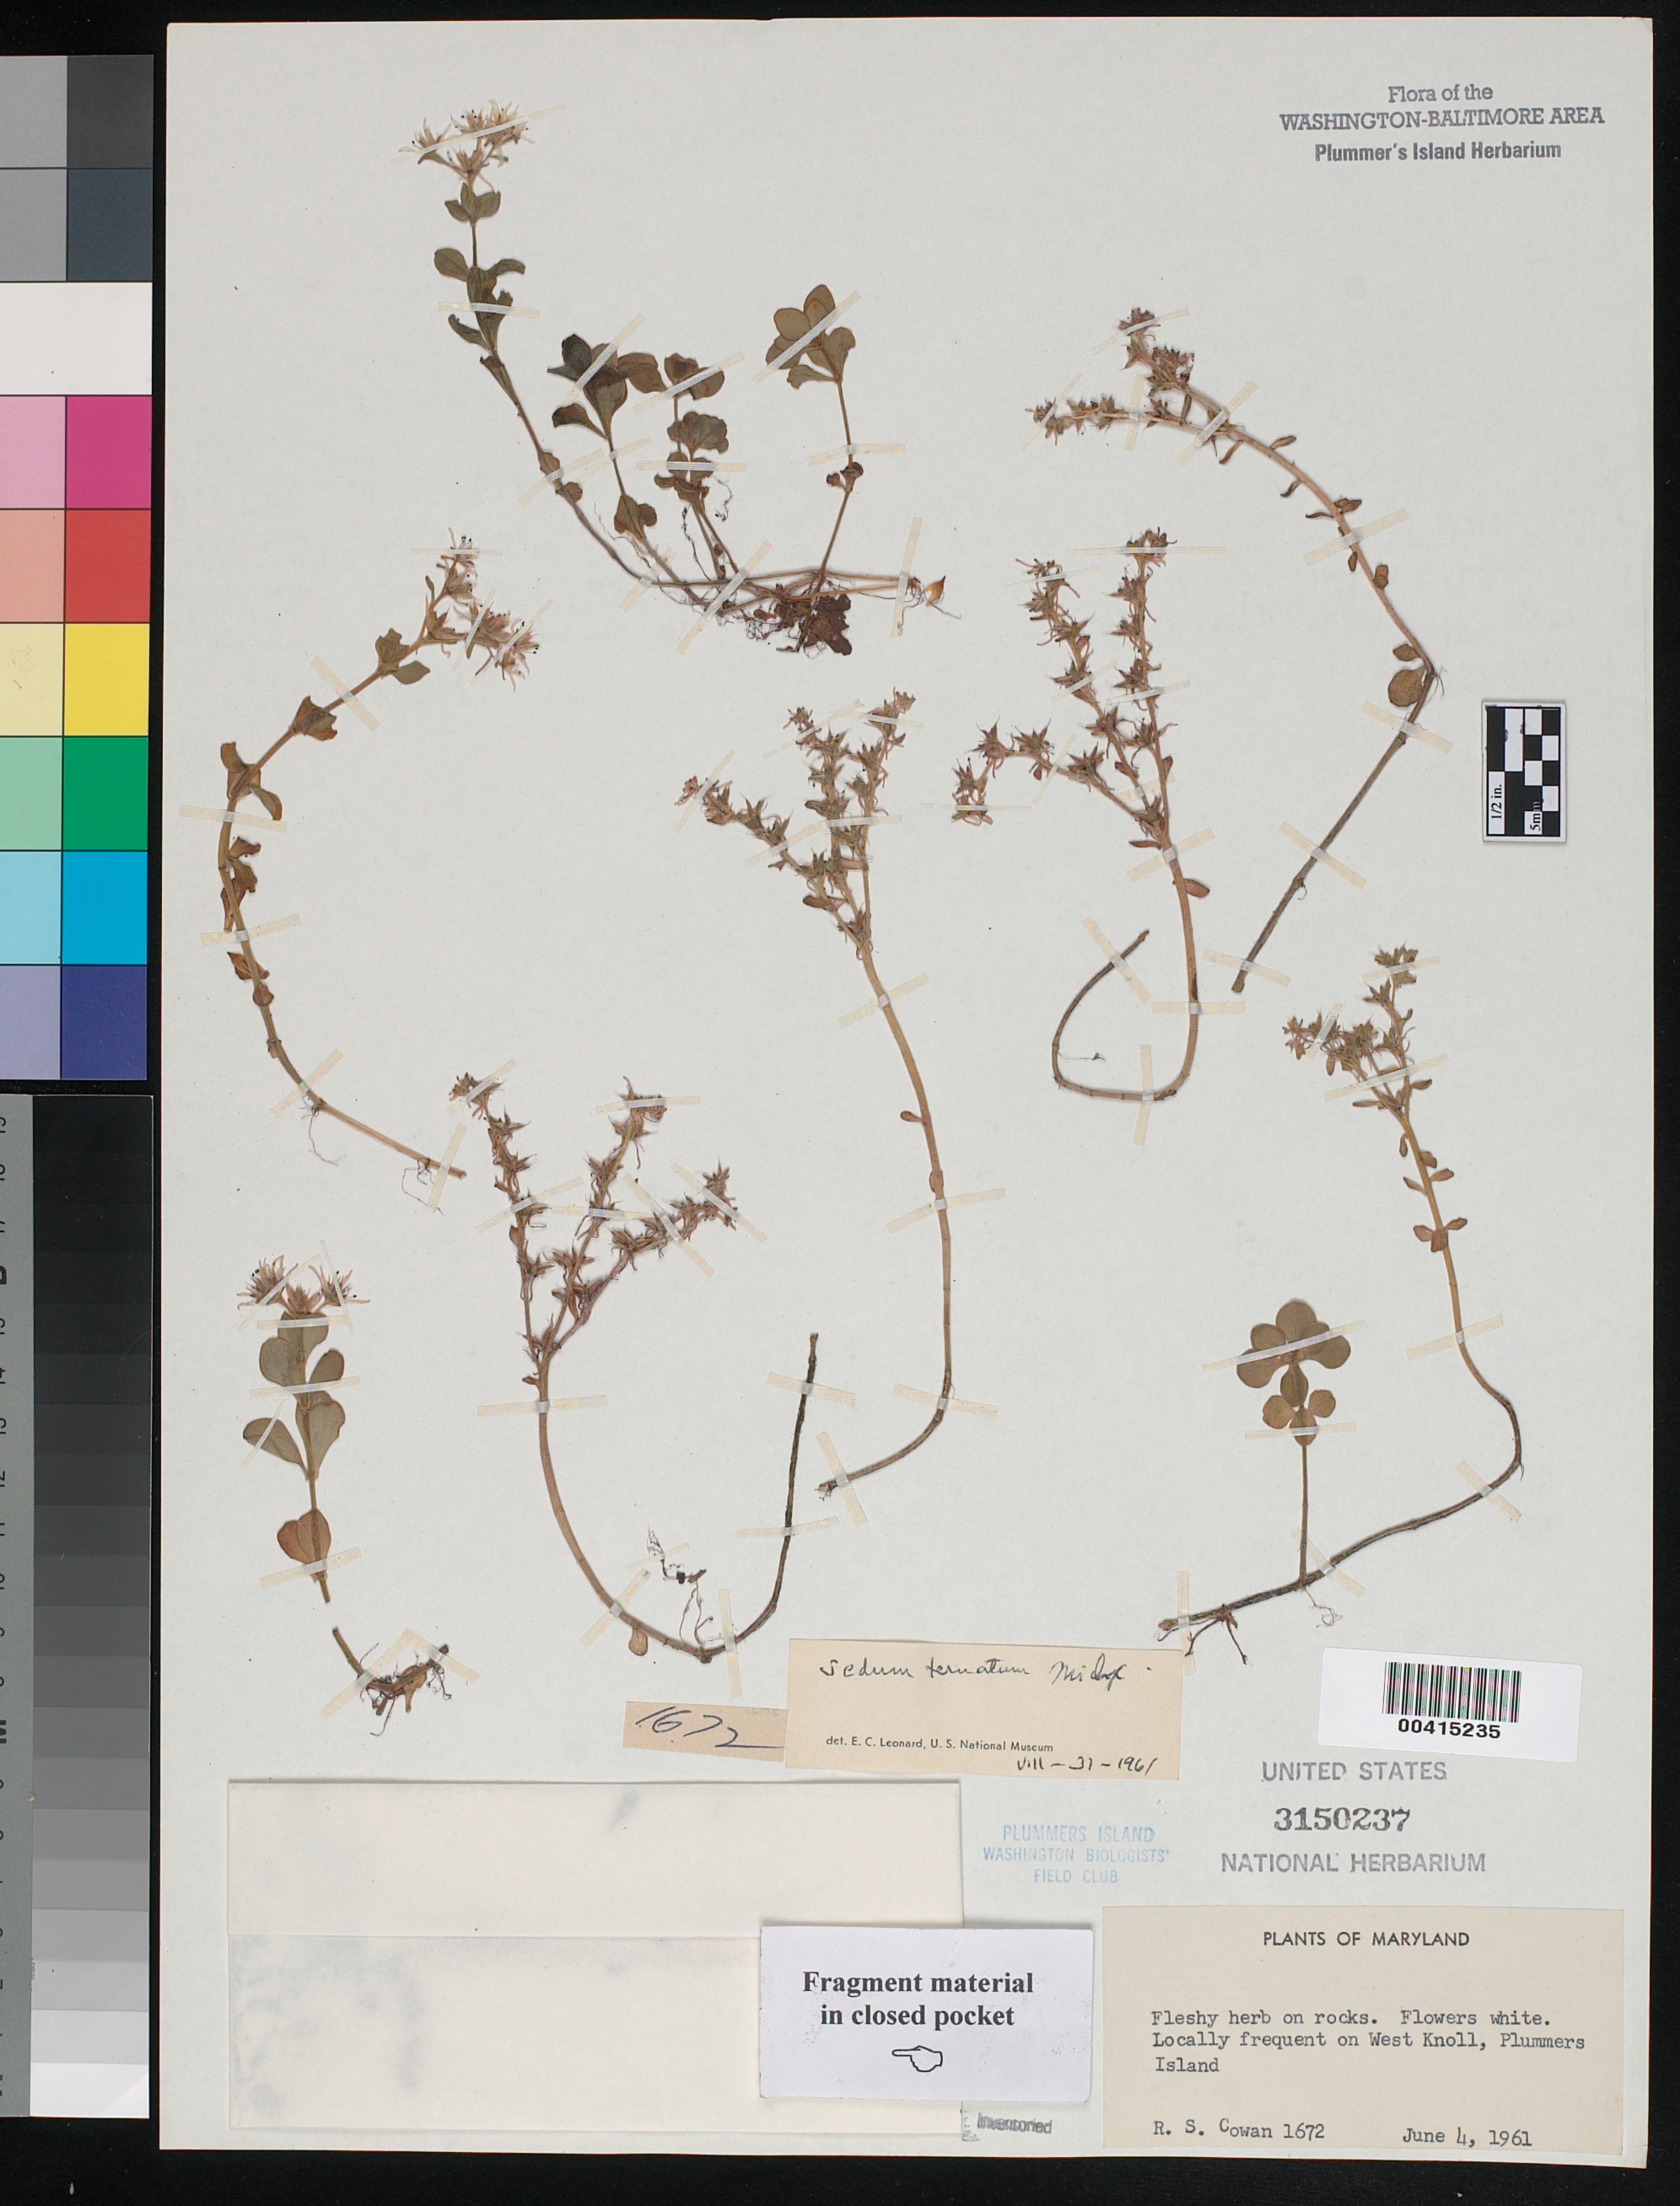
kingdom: Plantae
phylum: Tracheophyta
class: Magnoliopsida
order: Saxifragales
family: Crassulaceae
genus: Sedum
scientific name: Sedum ternatum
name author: Michx.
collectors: R. S. Cowan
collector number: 1672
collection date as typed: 04 Jun 1961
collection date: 1961-06-04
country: United States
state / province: Maryland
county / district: Montgomery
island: Plummers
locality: Plummer's Island; west knoll C. & O. Canal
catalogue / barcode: US 3150237